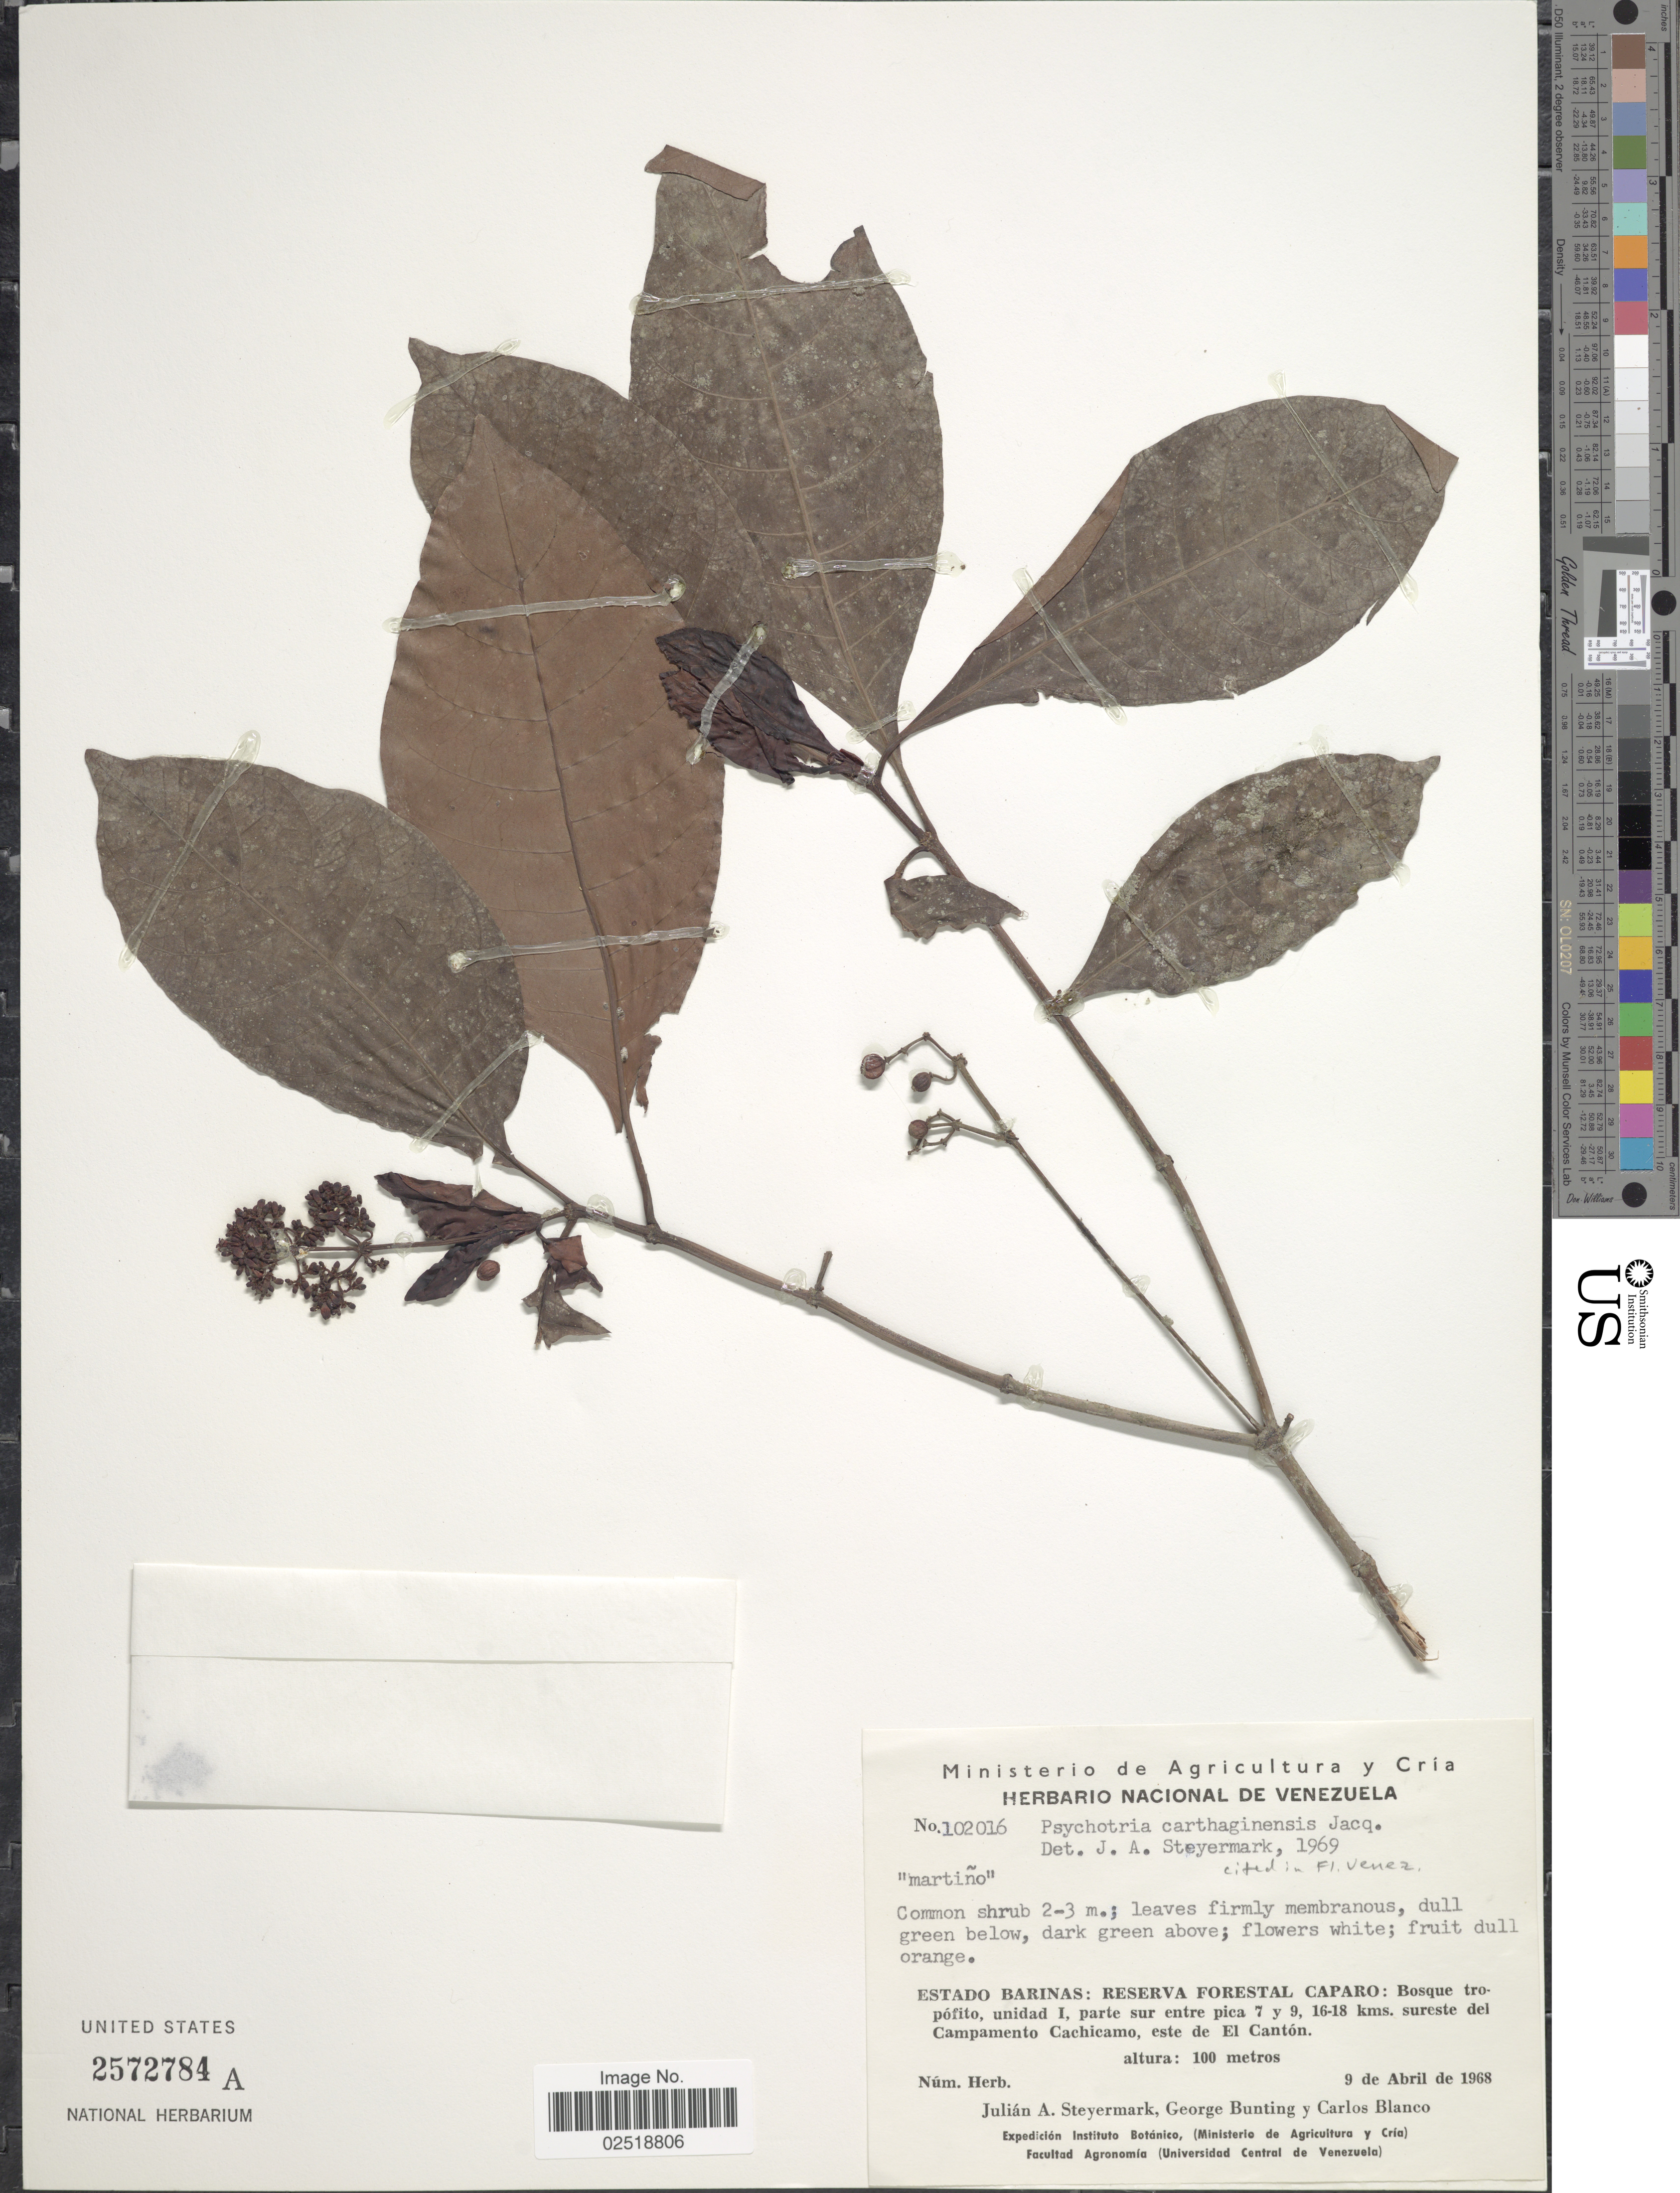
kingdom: Plantae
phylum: Tracheophyta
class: Magnoliopsida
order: Gentianales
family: Rubiaceae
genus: Psychotria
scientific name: Psychotria carthagenensis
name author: Jacq.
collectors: J. Steyermark, G. S. Bunting & C. Blanco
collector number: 102016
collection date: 1968-04-09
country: Venezuela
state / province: Barinas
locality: Reserva Forestal Caparo: Bosque tropófito, unidad i, parte sur entre 7 y 9, 16-18 kms sureste del Campamento Cachicamo, este de El Cantón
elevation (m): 100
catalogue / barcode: US 2572784A